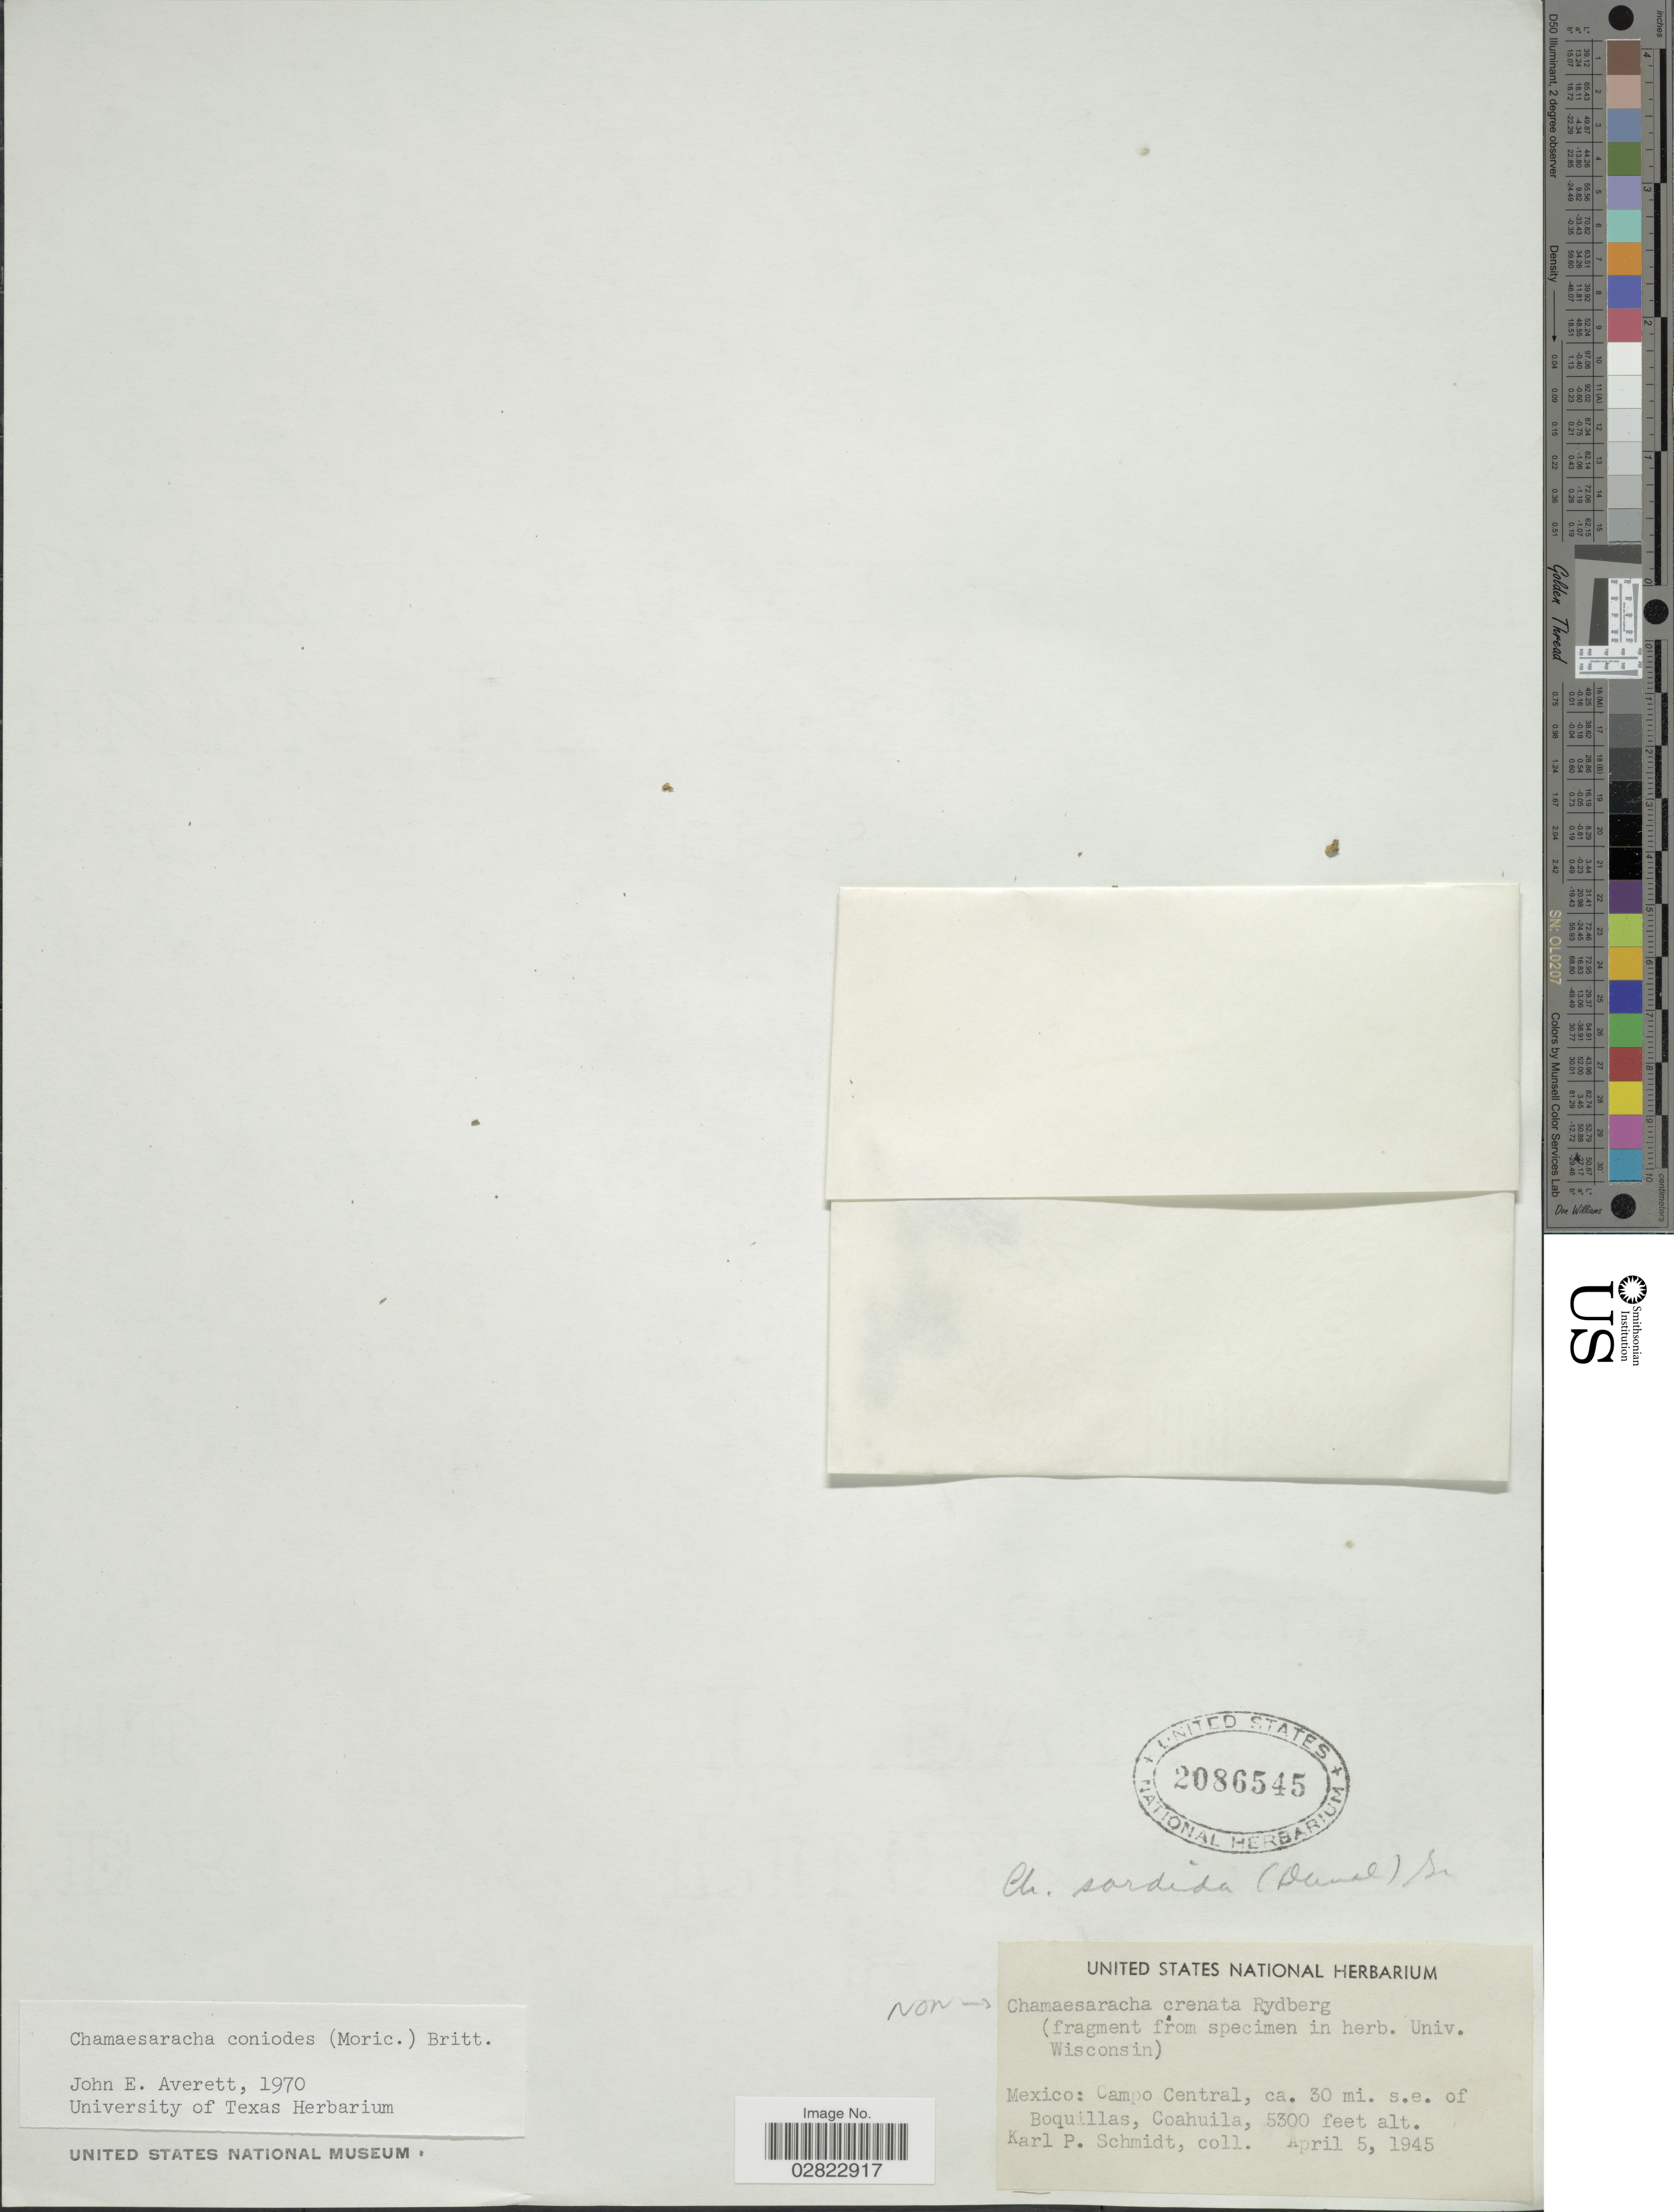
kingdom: Plantae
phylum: Tracheophyta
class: Magnoliopsida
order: Solanales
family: Solanaceae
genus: Chamaesaracha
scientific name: Chamaesaracha coniodes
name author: (Moric. ex Dunal) Britton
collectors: K. Schmidt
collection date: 1945-04-05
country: Mexico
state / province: Coahuila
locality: Campo Central, ca. 30 mi. s.e. of Boquillas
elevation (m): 1615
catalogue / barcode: US 2086545